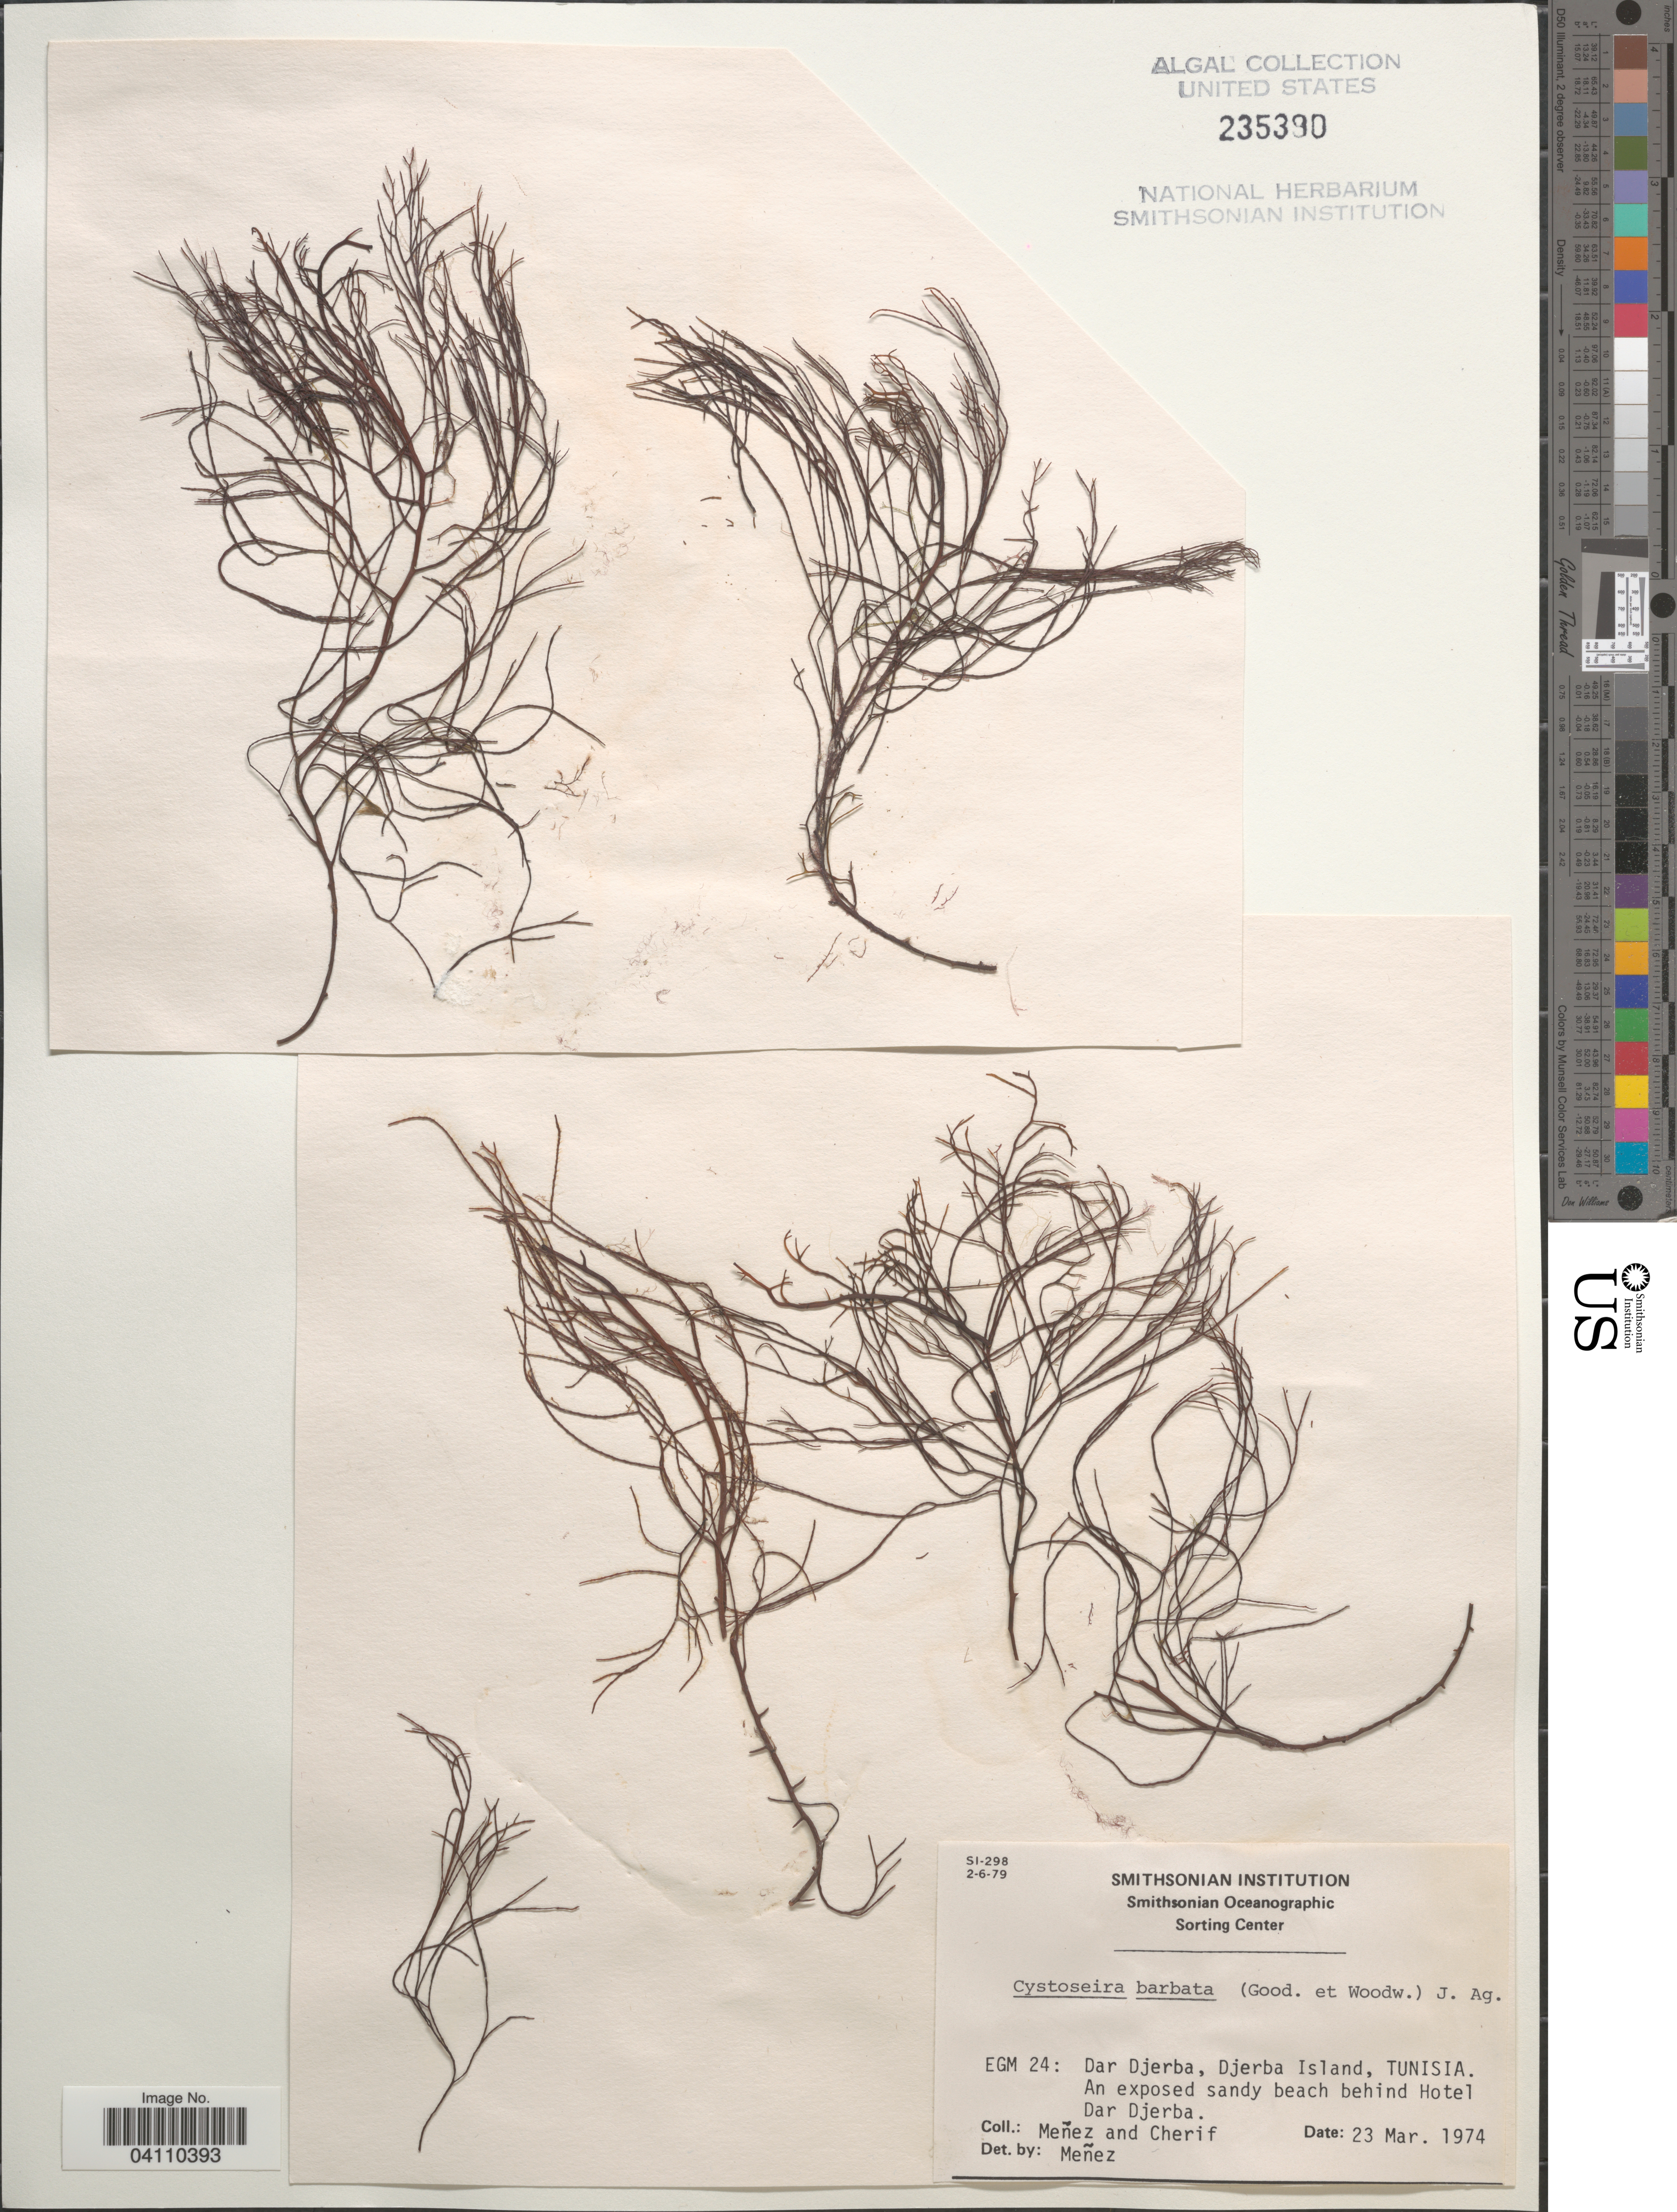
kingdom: Chromista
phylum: Ochrophyta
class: Phaeophyceae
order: Fucales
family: Sargassaceae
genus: Gongolaria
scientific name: Gongolaria barbata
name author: (Stackh.) Kuntze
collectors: Menez & -. Cherif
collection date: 1974-03-23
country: Tunisia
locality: EGM 24: Dar Djerba, Djerba Island, Tunisia. An exposed sandy beach behind Hotel Dar Djerba.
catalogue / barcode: US 235390